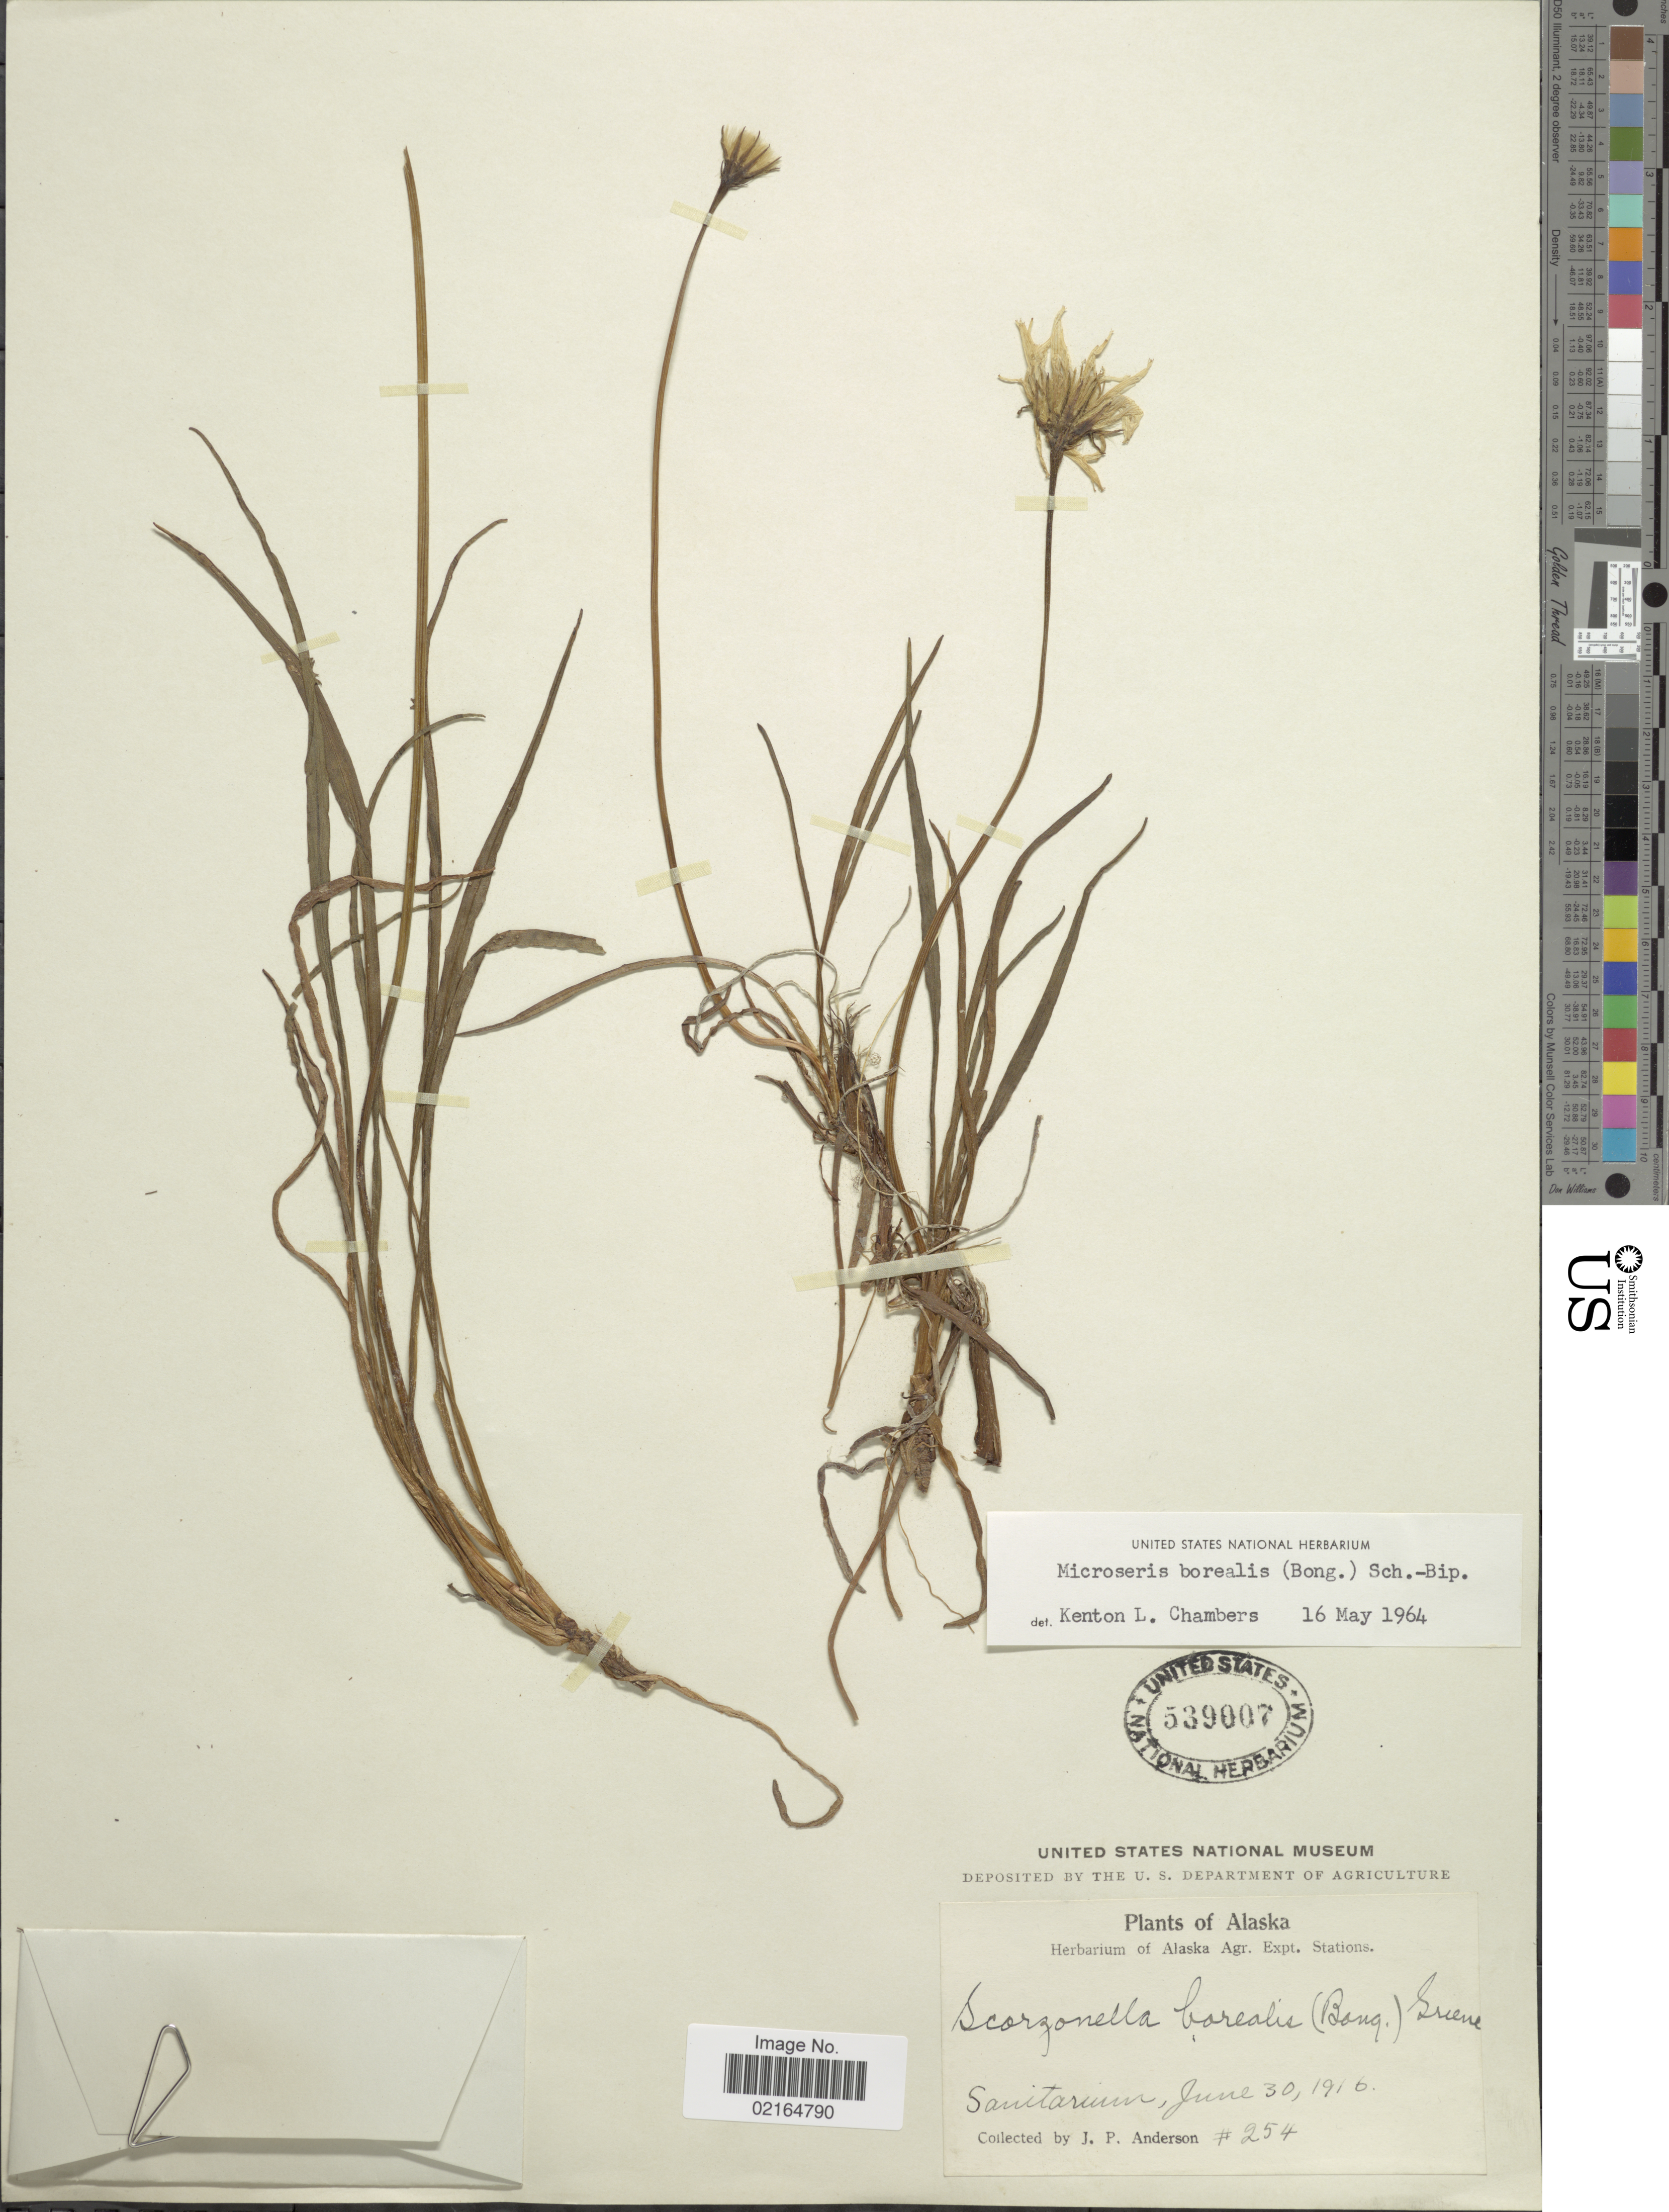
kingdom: Plantae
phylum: Tracheophyta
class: Magnoliopsida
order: Asterales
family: Asteraceae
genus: Microseris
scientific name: Microseris borealis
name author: (Bong.) Sch. Bip.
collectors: J. P. Anderson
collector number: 254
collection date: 1916-06-30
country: United States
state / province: Alaska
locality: Sanitarium.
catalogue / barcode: US 539007